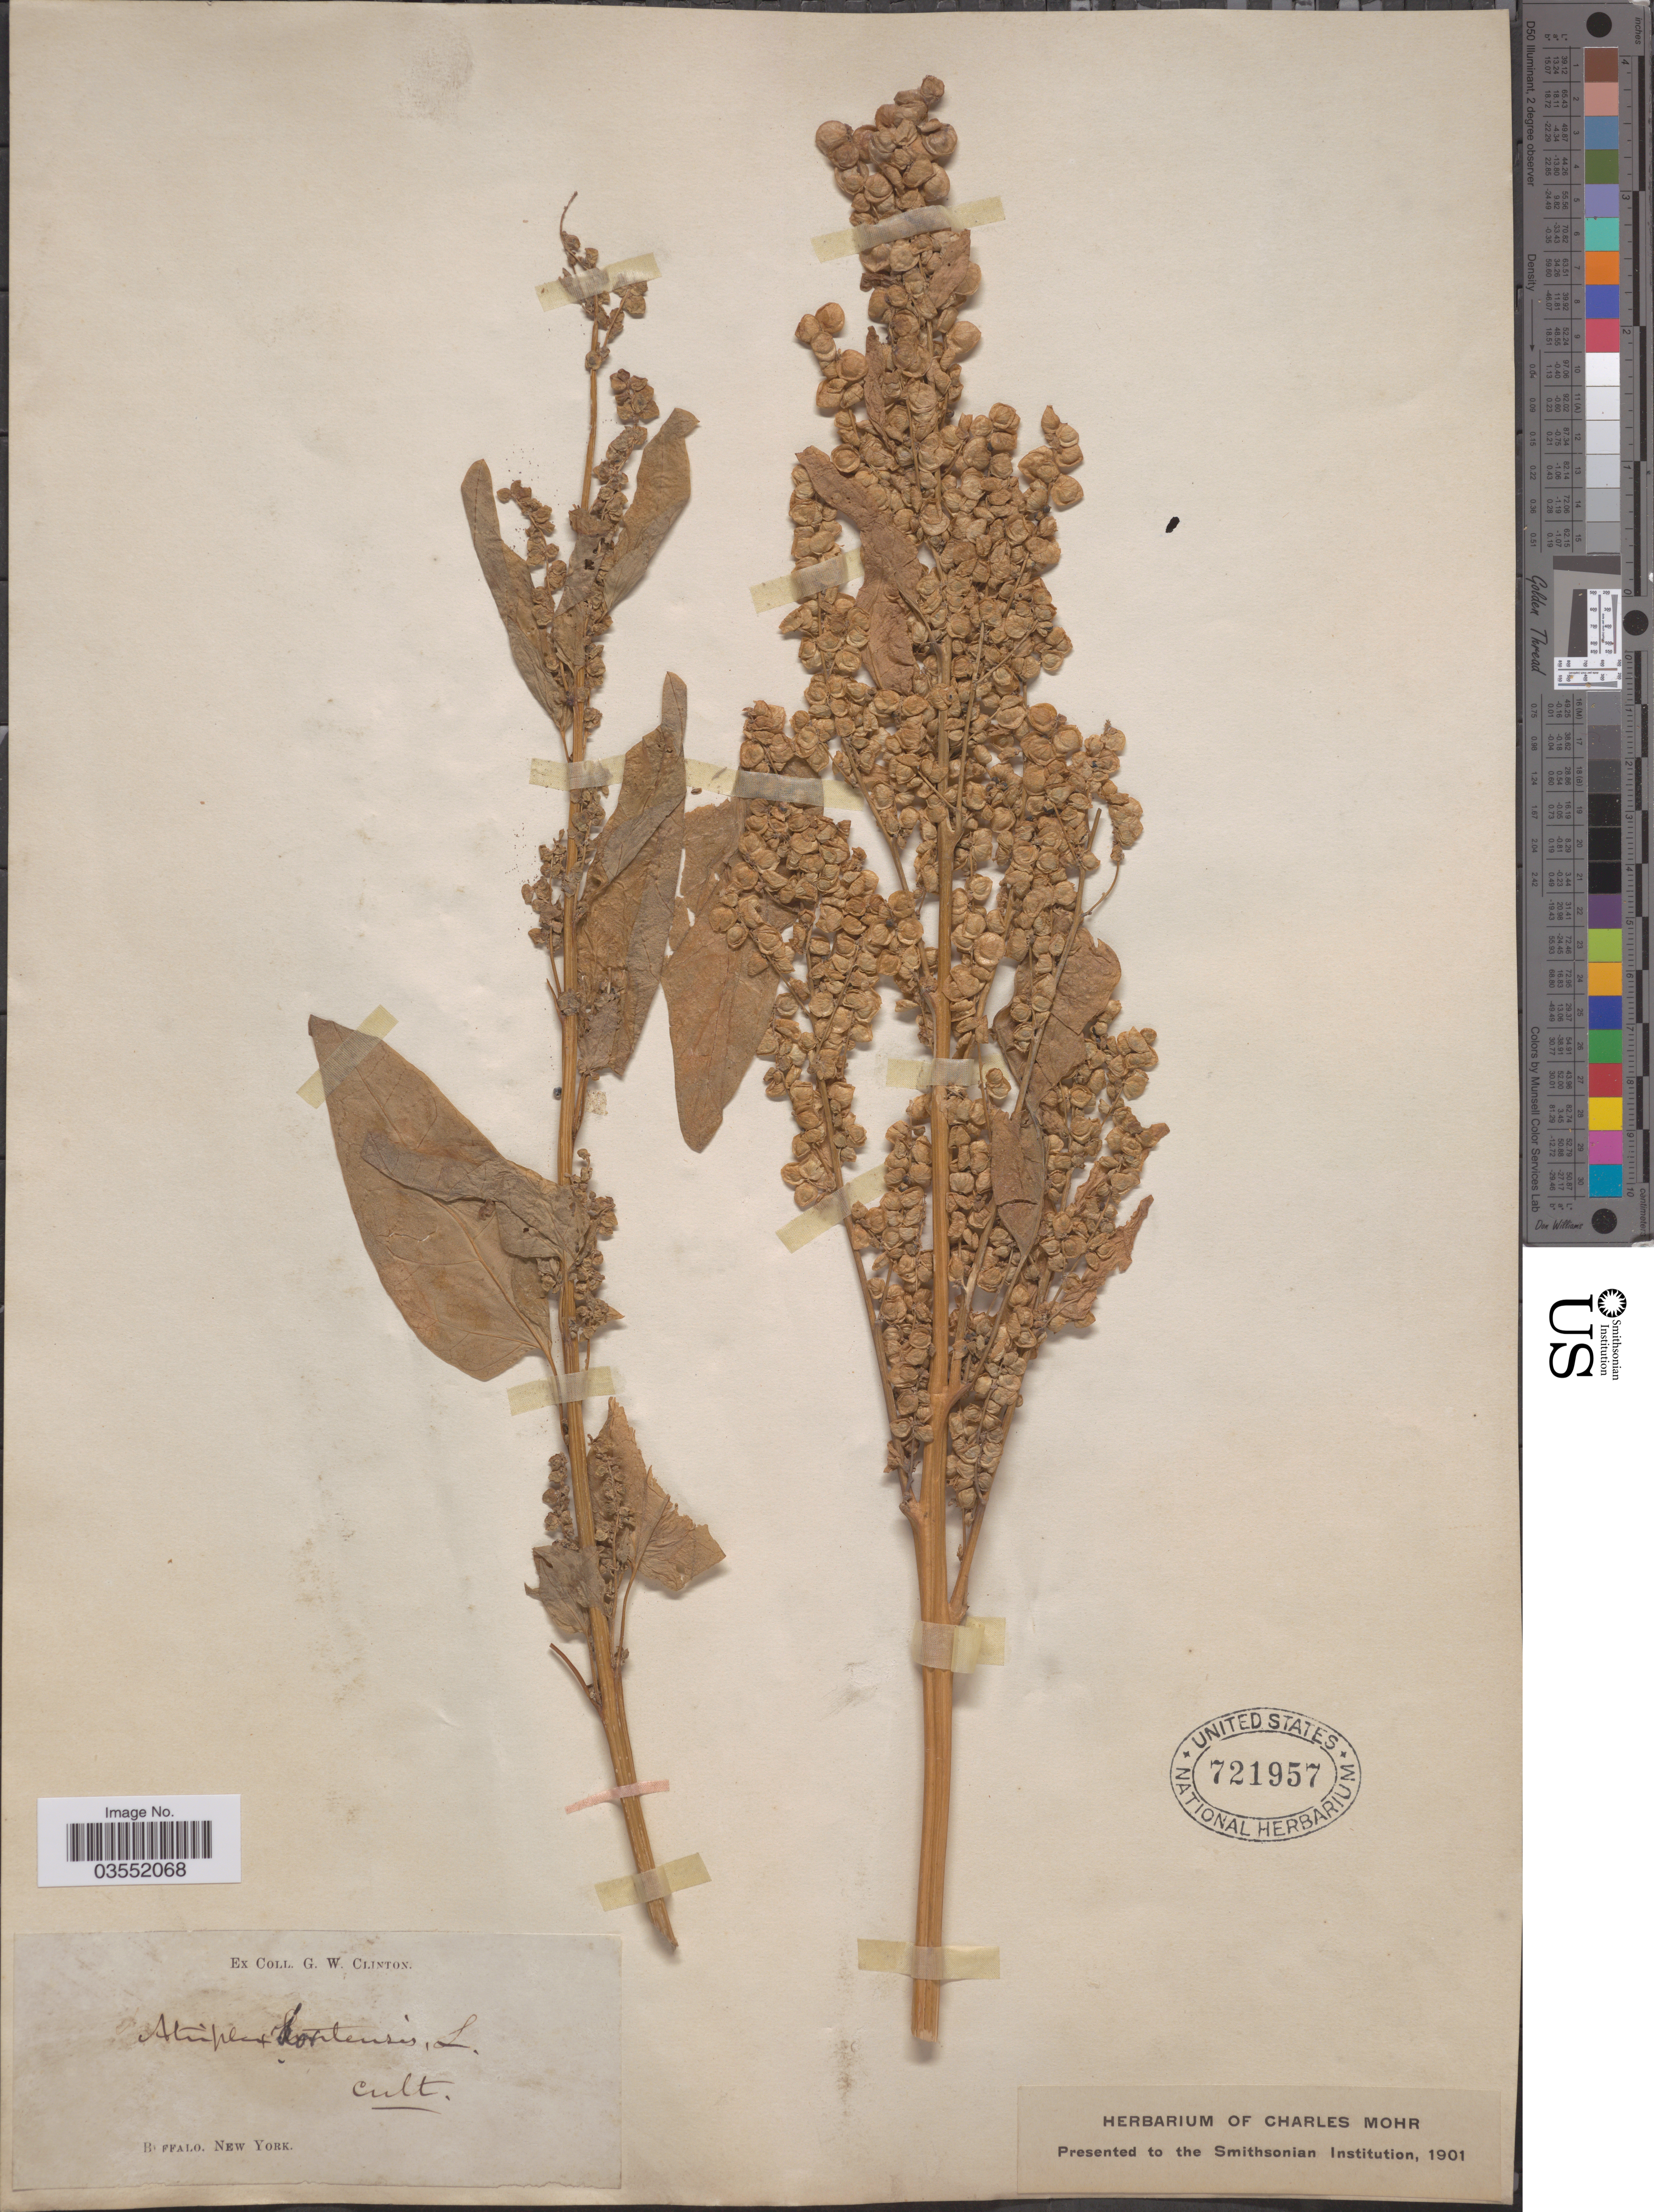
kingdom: Plantae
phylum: Tracheophyta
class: Magnoliopsida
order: Caryophyllales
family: Amaranthaceae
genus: Atriplex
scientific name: Atriplex hortensis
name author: L.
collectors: G. W. Clinton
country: United States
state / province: New York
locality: Buffalo.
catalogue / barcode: US 721957